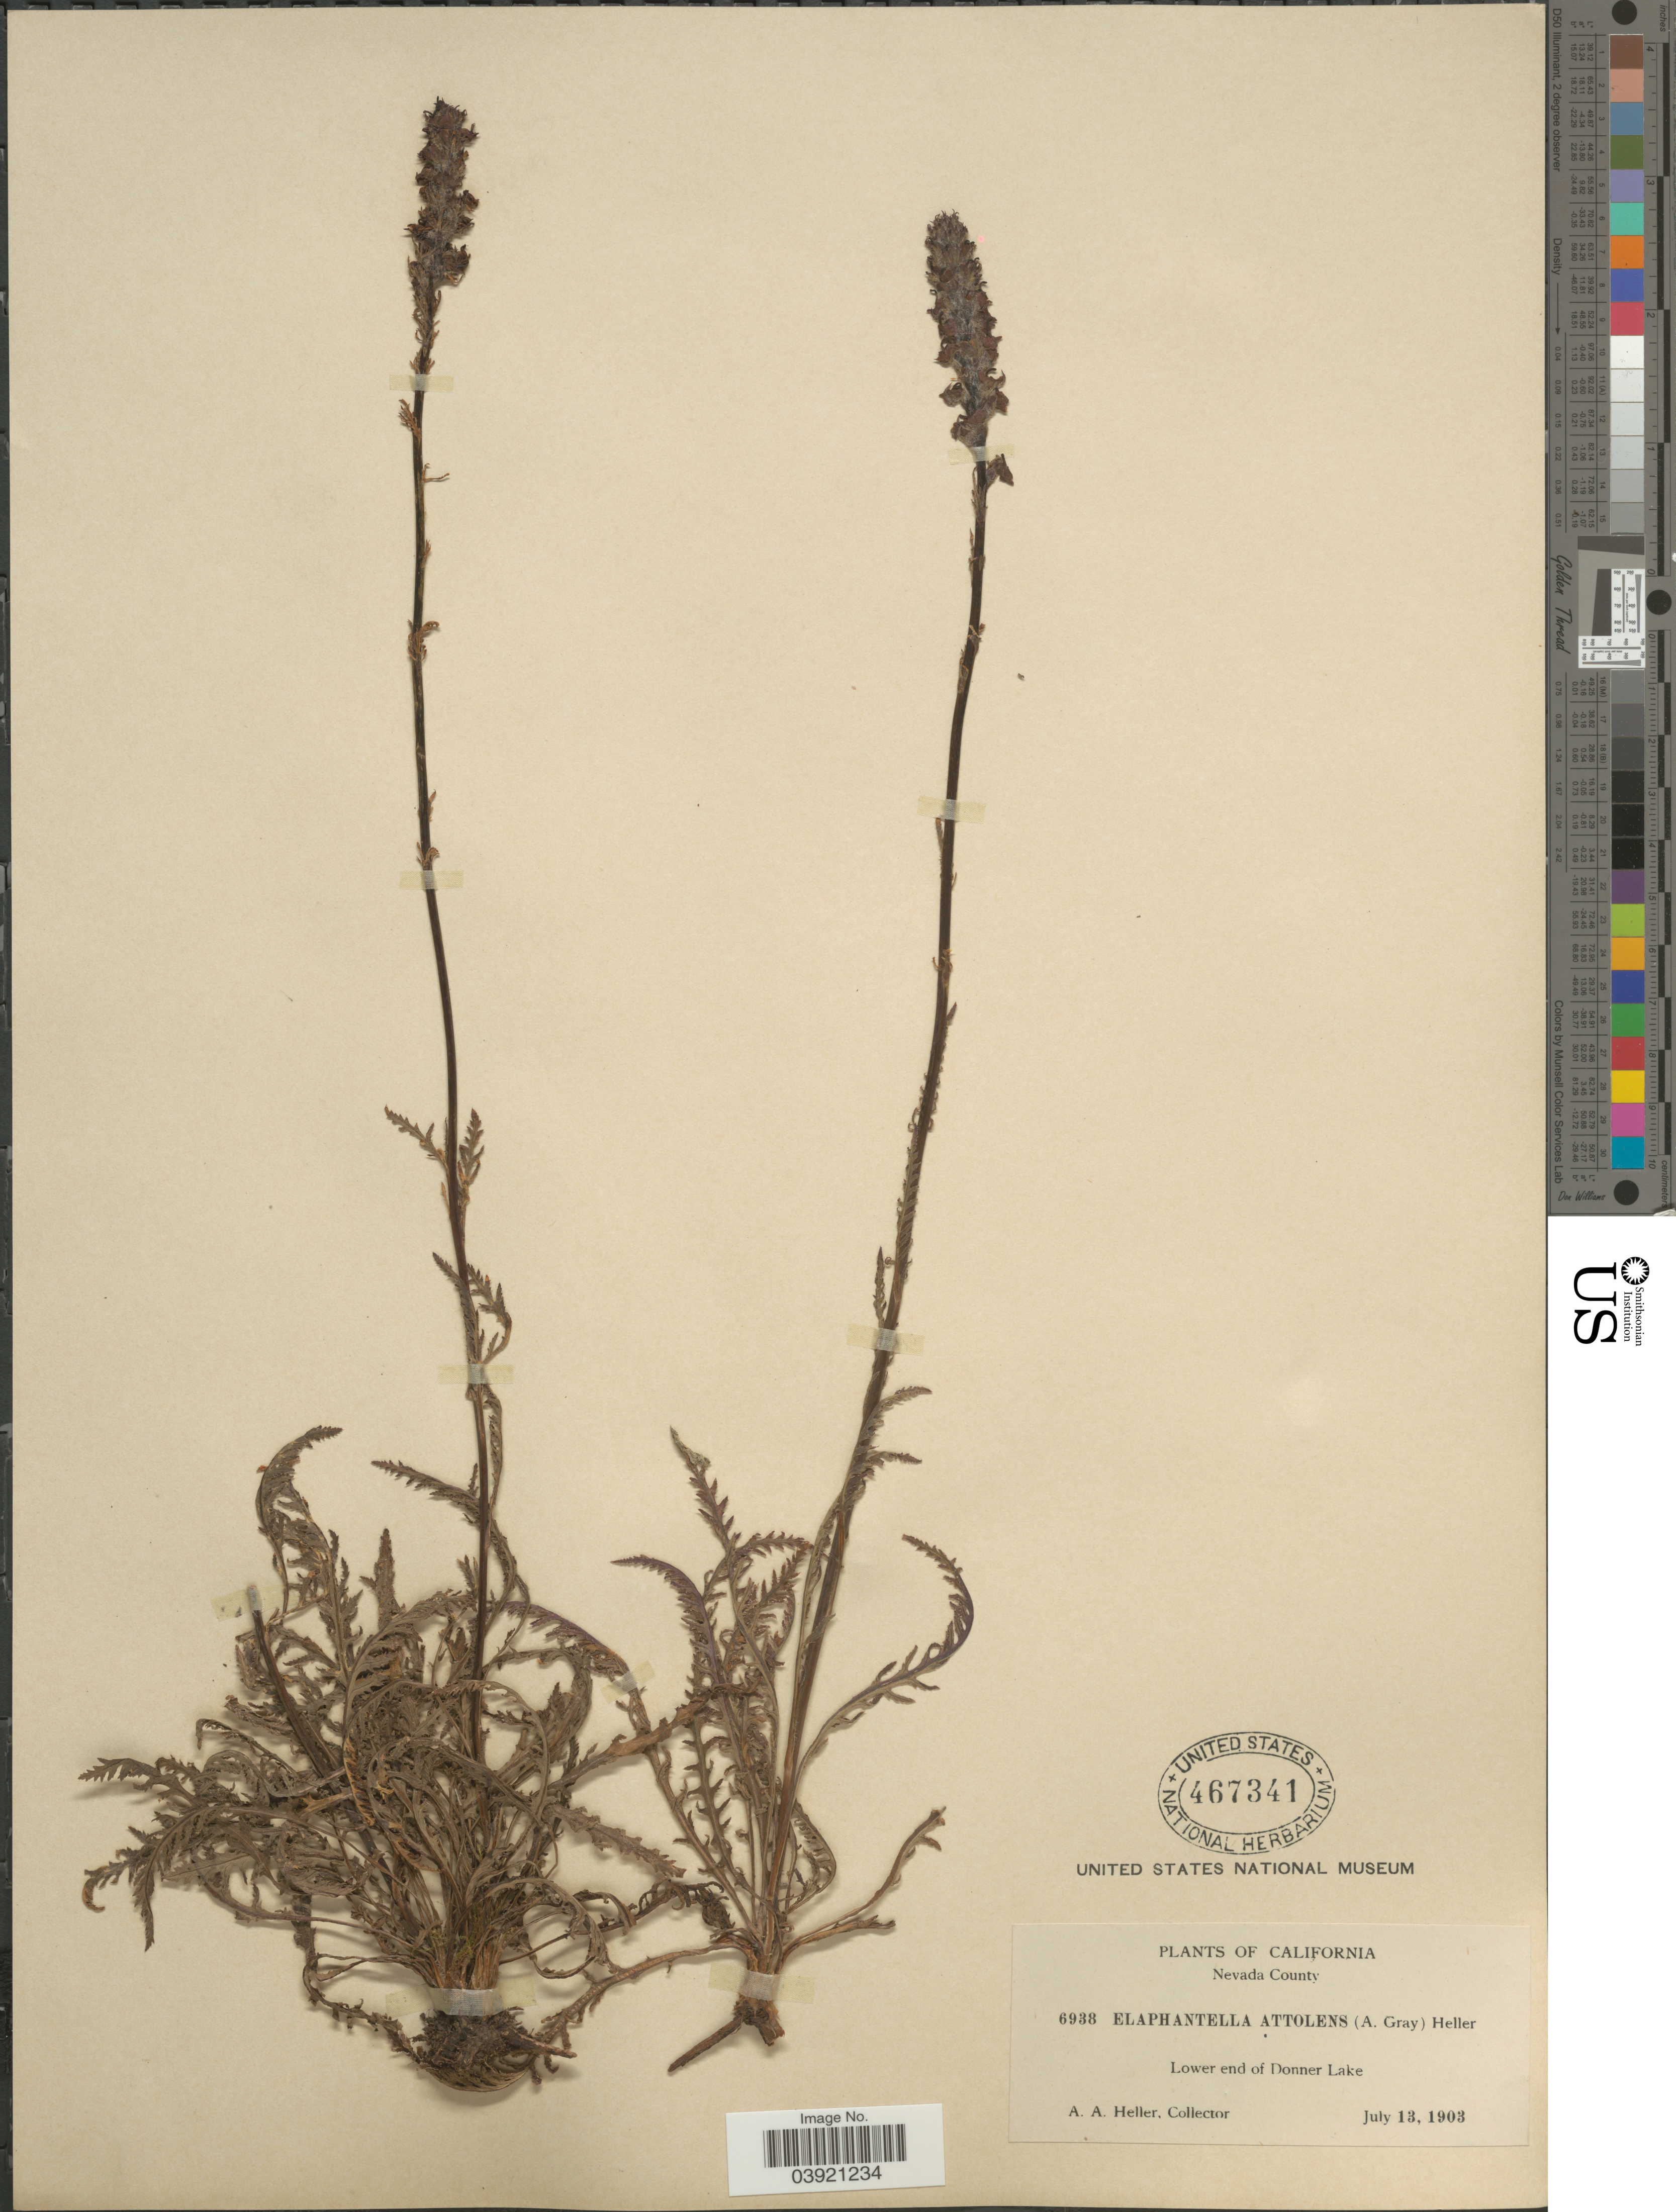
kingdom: Plantae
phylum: Tracheophyta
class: Magnoliopsida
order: Lamiales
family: Orobanchaceae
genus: Pedicularis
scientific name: Pedicularis attollens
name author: A. Gray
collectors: A. A. Heller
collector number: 6938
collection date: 1903-07-13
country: United States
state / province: California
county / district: Nevada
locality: Nevada County. Lower end of Donner Lake.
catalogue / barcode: US 467341